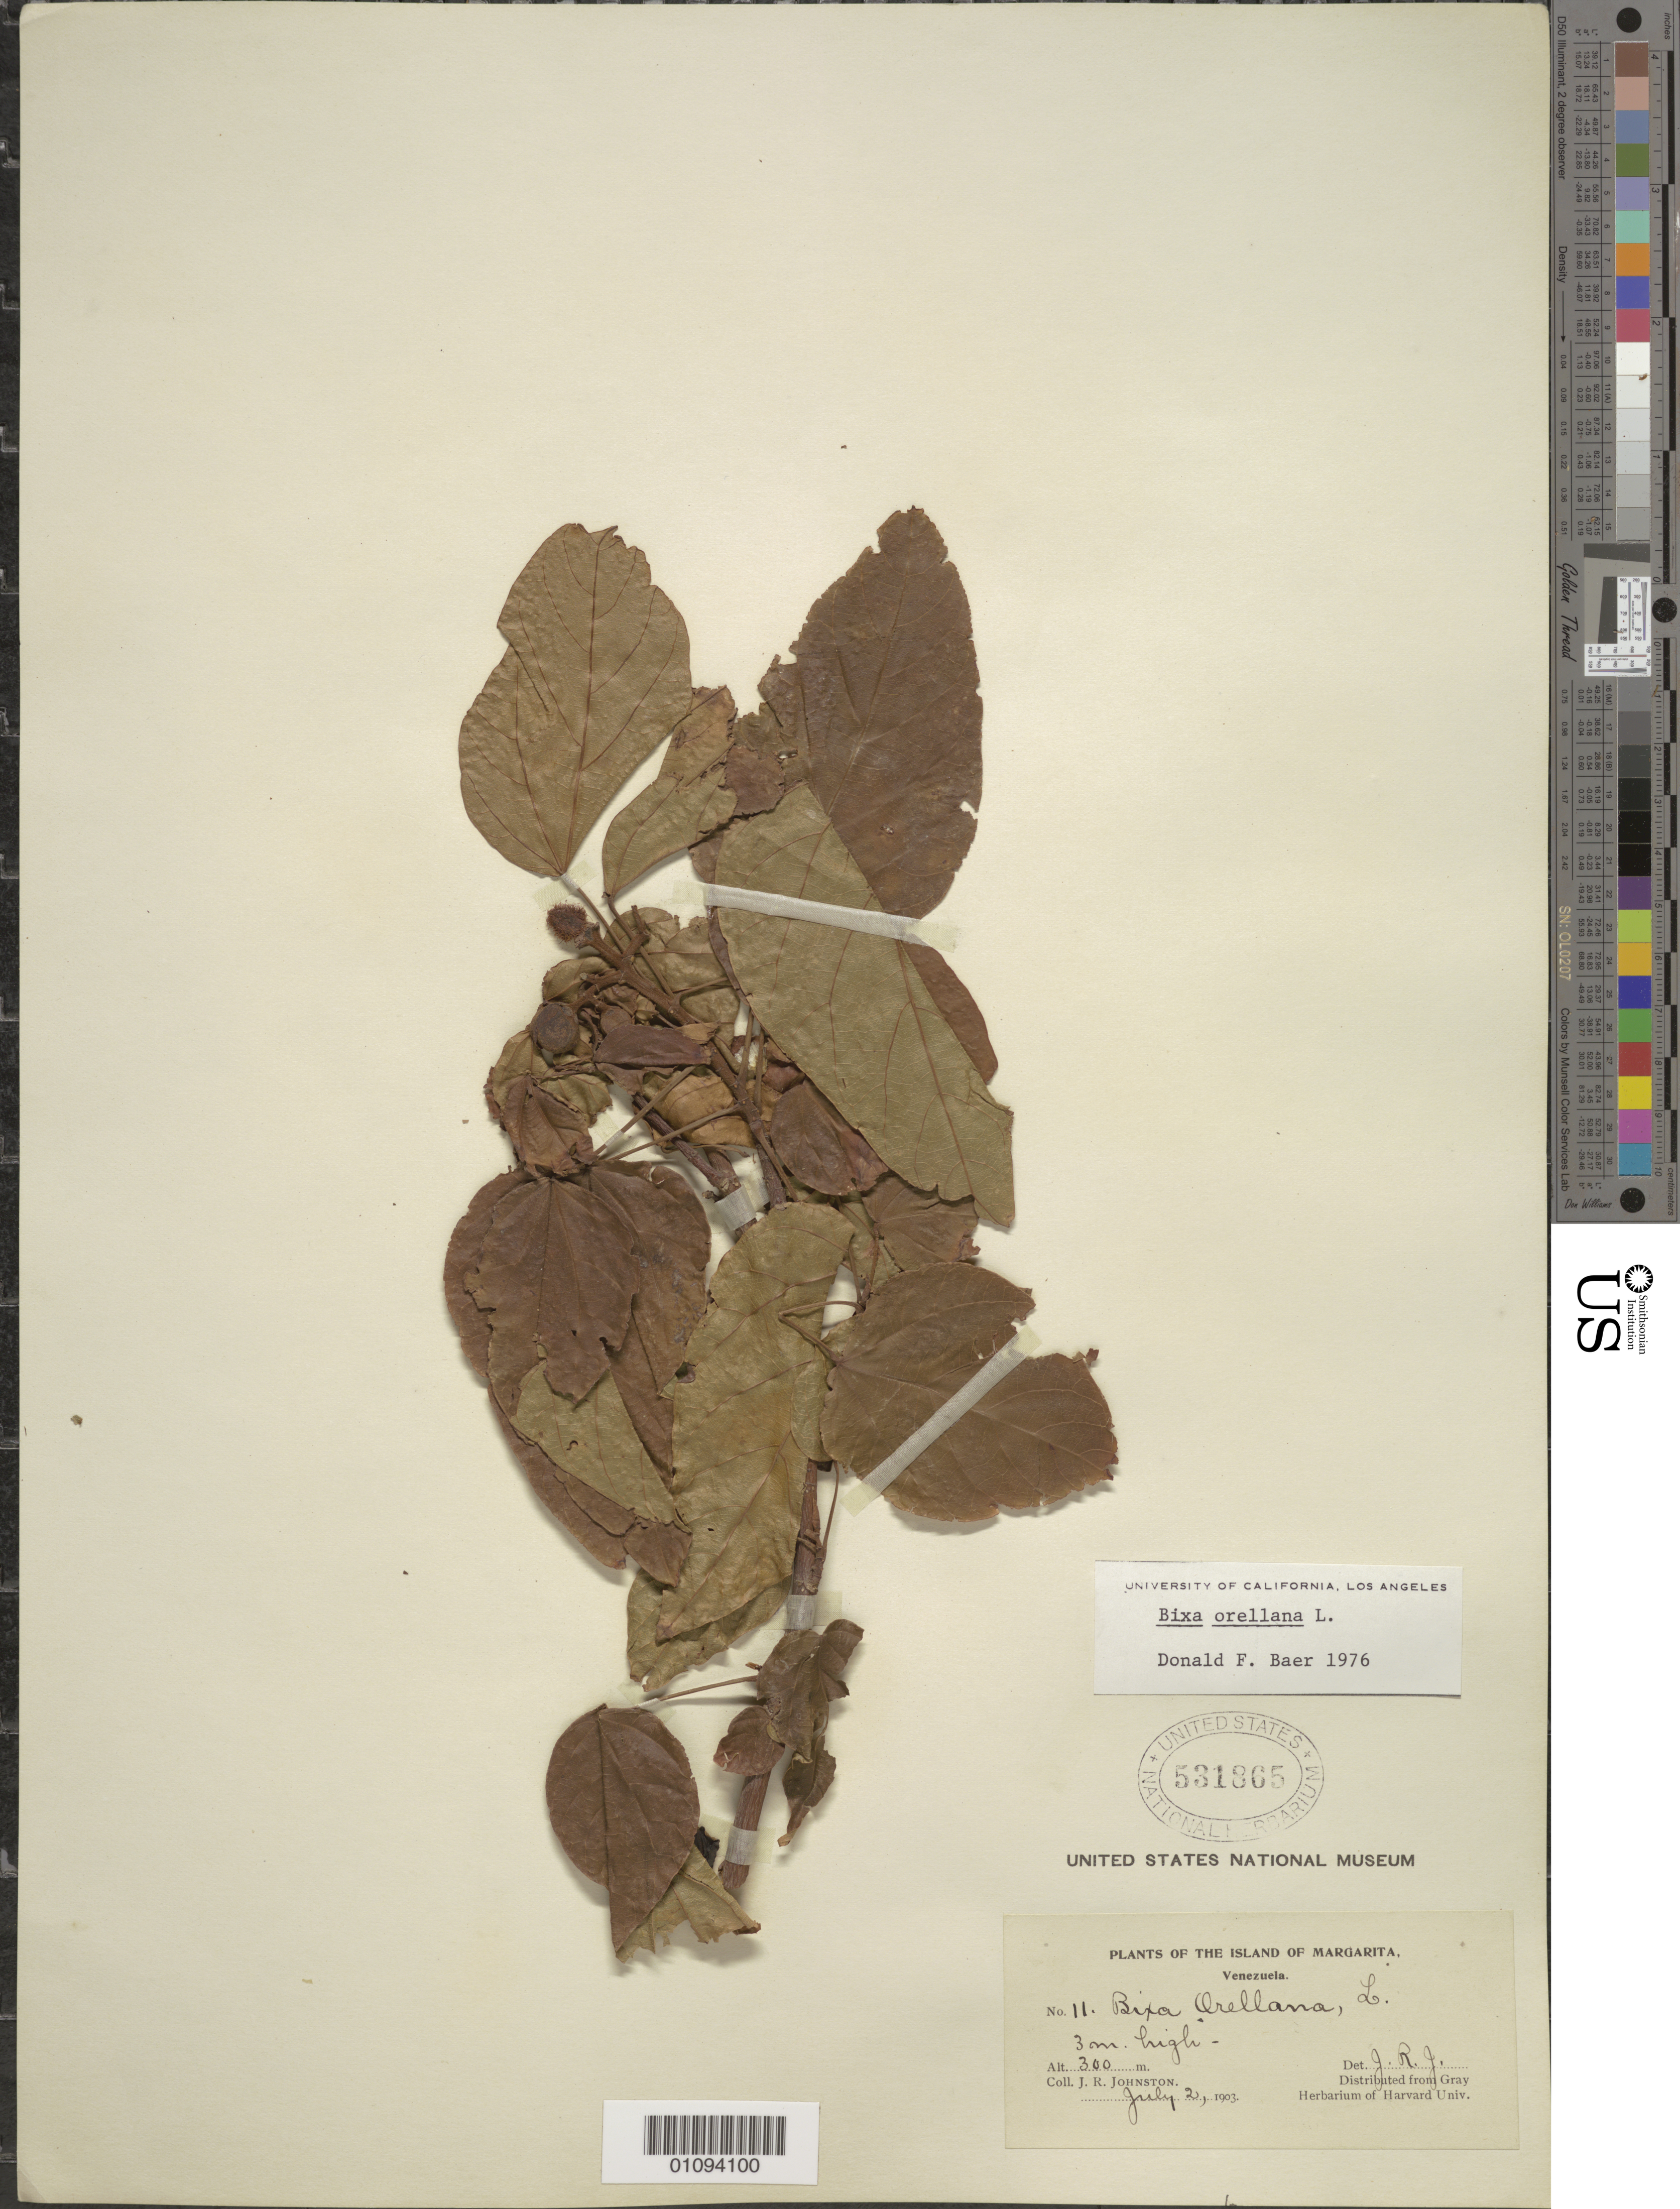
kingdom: Plantae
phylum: Tracheophyta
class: Magnoliopsida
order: Malvales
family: Bixaceae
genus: Bixa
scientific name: Bixa orellana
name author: L.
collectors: J. Johnston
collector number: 11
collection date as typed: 02 Jul 1903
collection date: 1903-07-02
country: Venezuela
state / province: Nueva Esparta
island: Margarita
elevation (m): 300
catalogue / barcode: US 531865